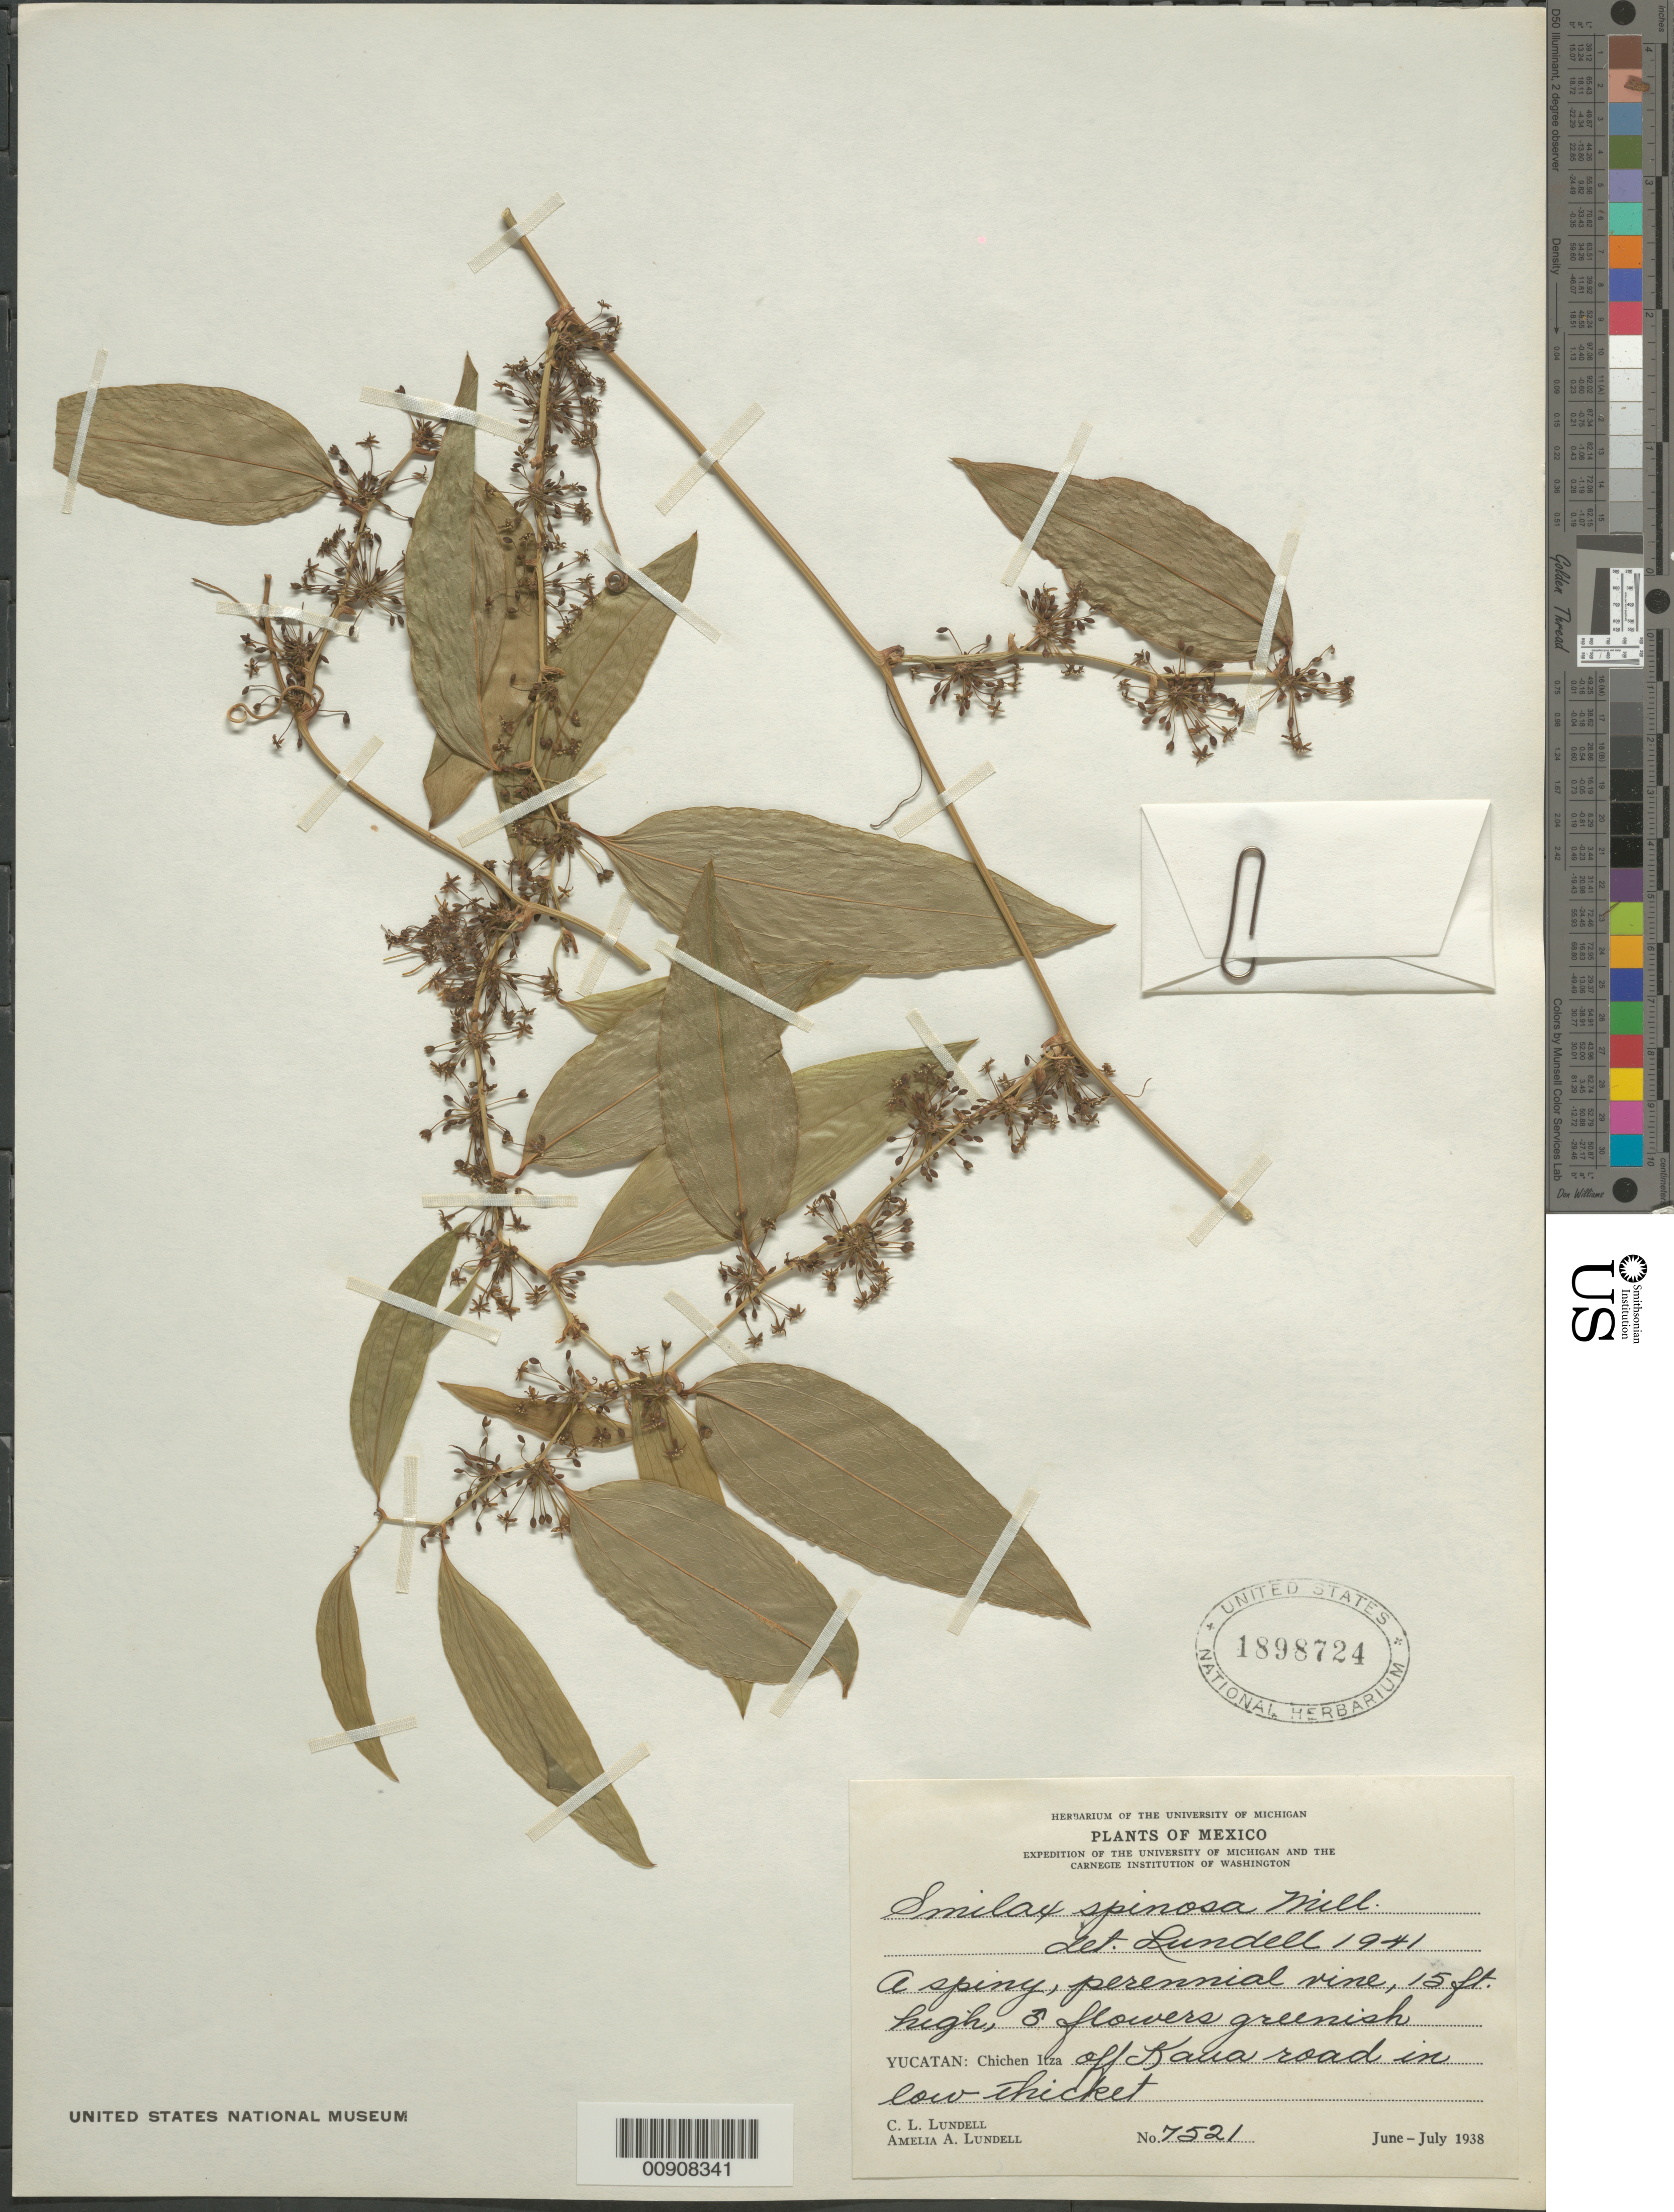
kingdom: Plantae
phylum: Tracheophyta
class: Liliopsida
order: Liliales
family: Smilacaceae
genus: Smilax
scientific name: Smilax spinosa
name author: Mill.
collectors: C. L. Lundell & A. A. Lundell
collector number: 7521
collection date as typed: Jun 1938 to -- Jul 1938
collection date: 1938-06/1938-07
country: Mexico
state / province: Yucatán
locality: Yucatán: Chichen Itza off Kava road.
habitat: In low thicket.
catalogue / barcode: US 1898724